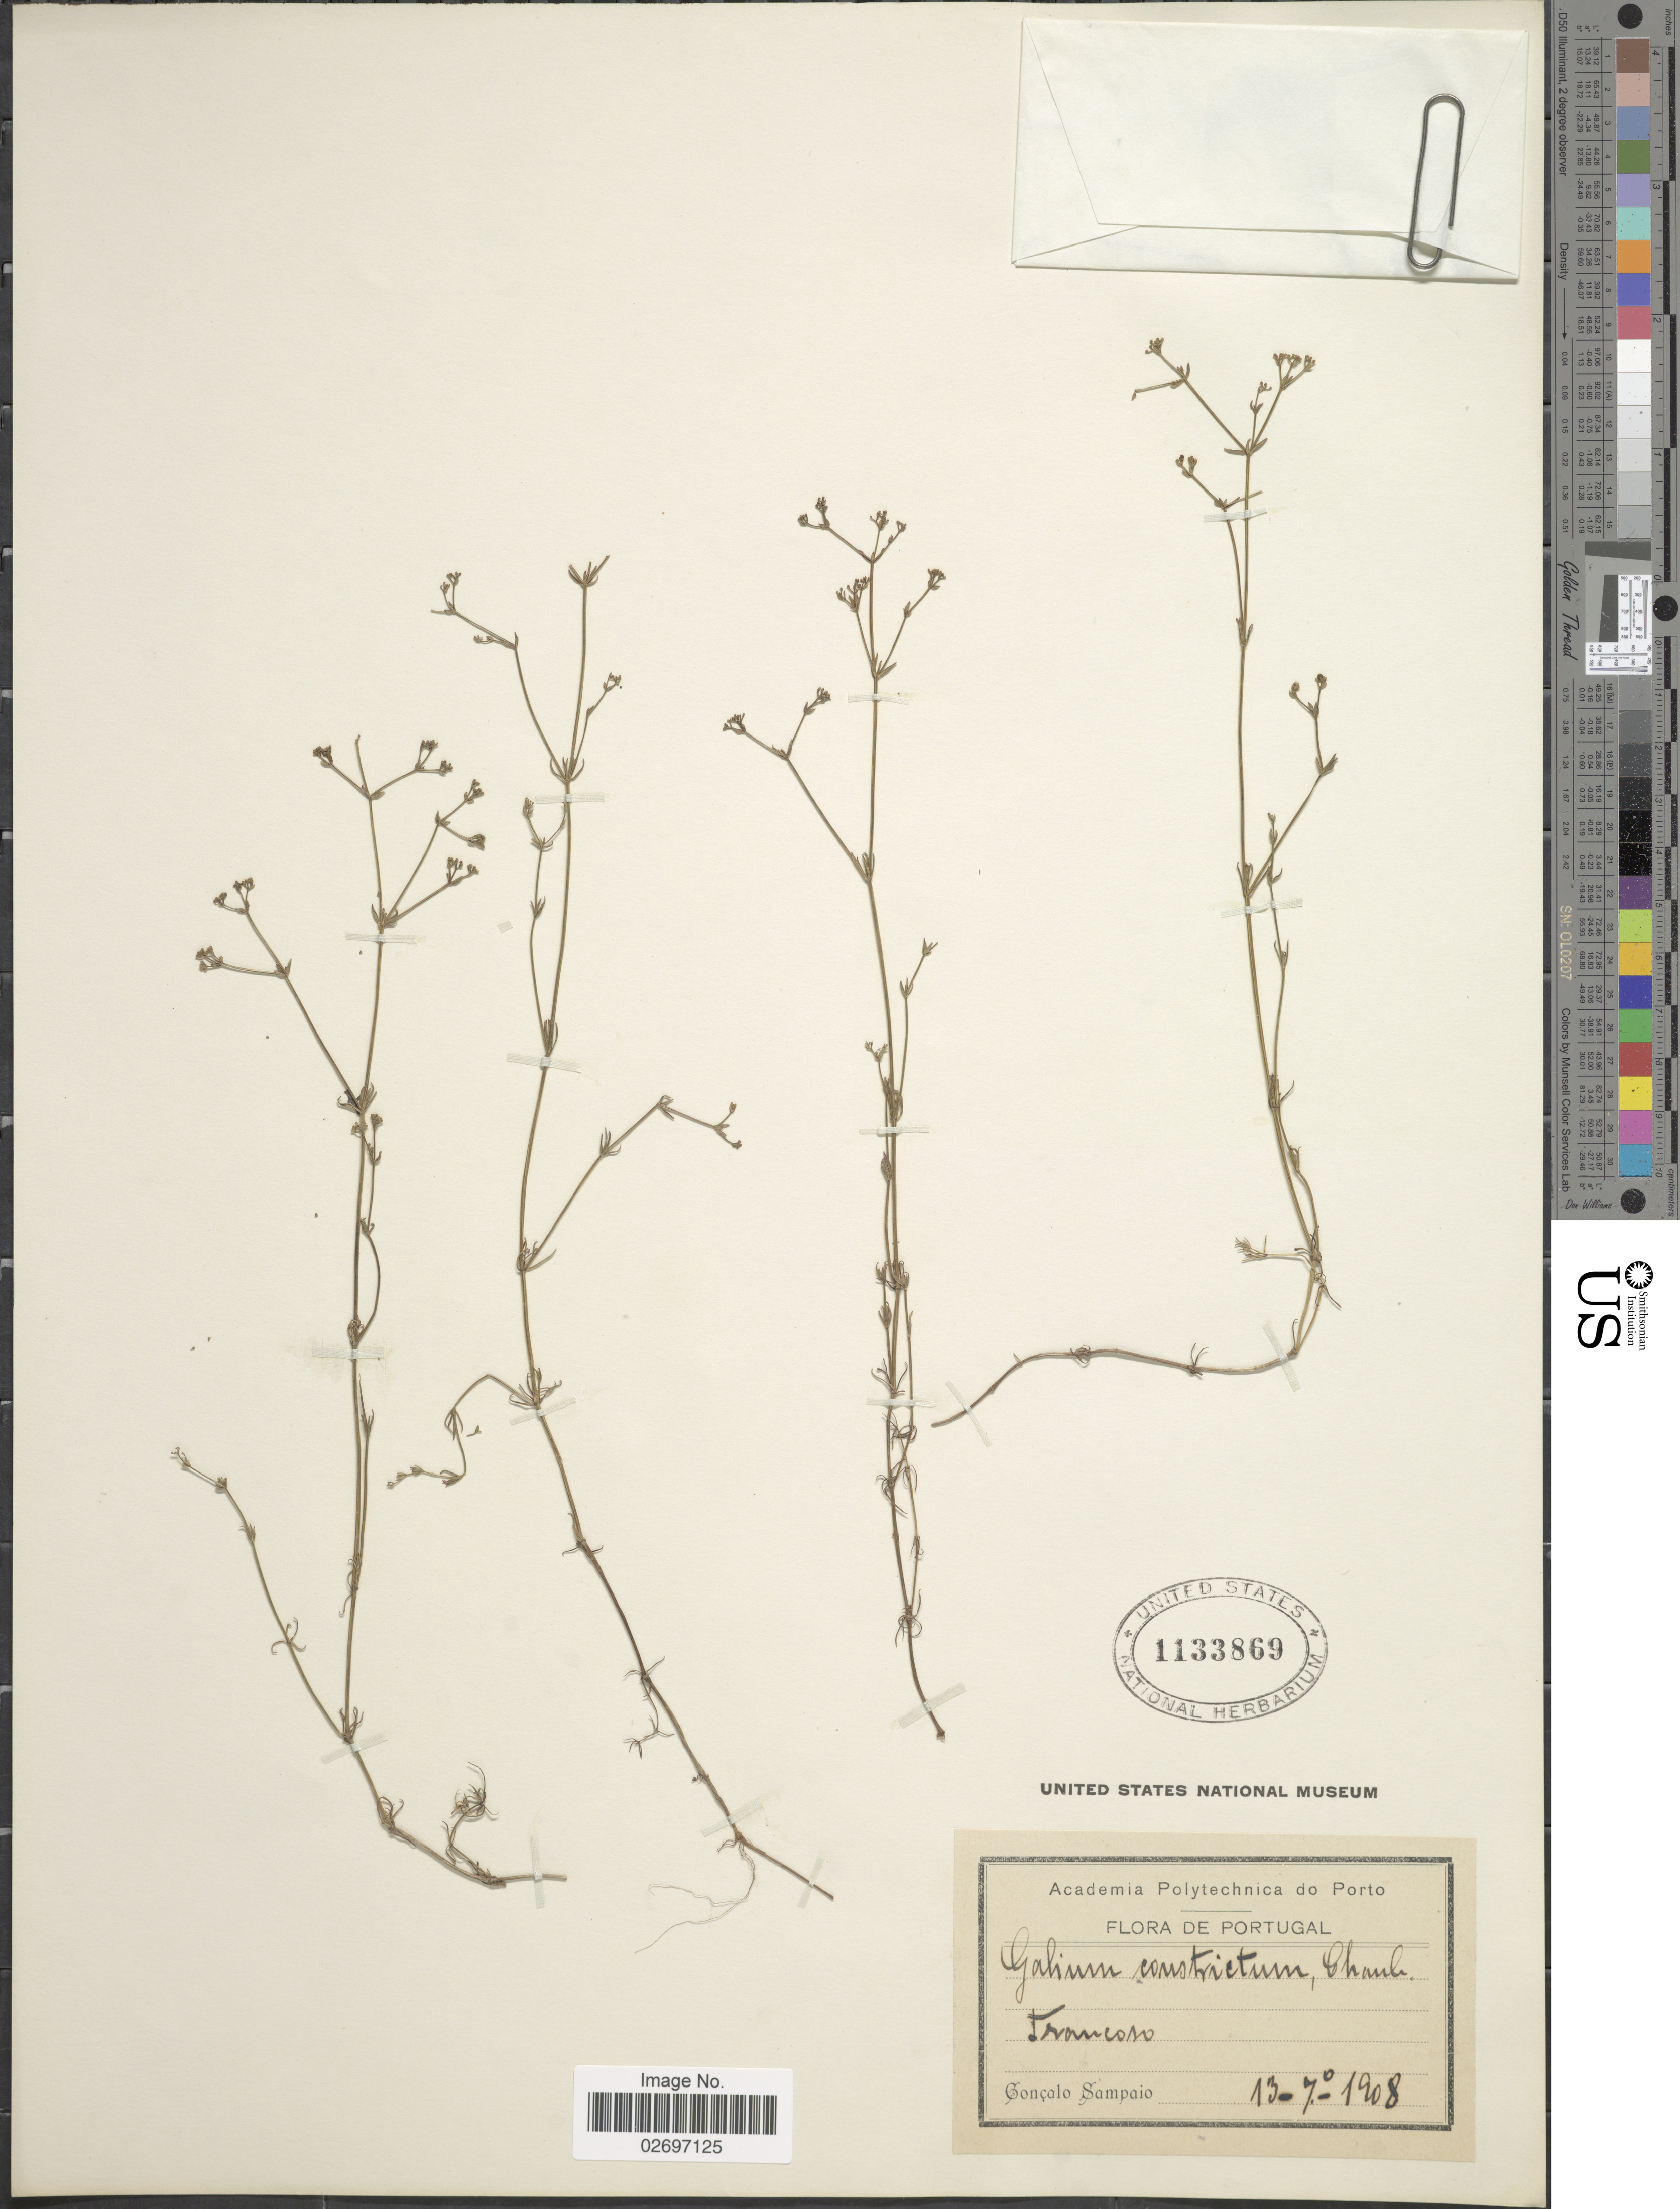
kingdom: Plantae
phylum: Tracheophyta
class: Magnoliopsida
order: Gentianales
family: Rubiaceae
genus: Galium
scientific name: Galium constrictum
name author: Chaub.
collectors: G. A. Sampaio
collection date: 1908-07-13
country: Portugal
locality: Trancoso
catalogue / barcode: US 1133869